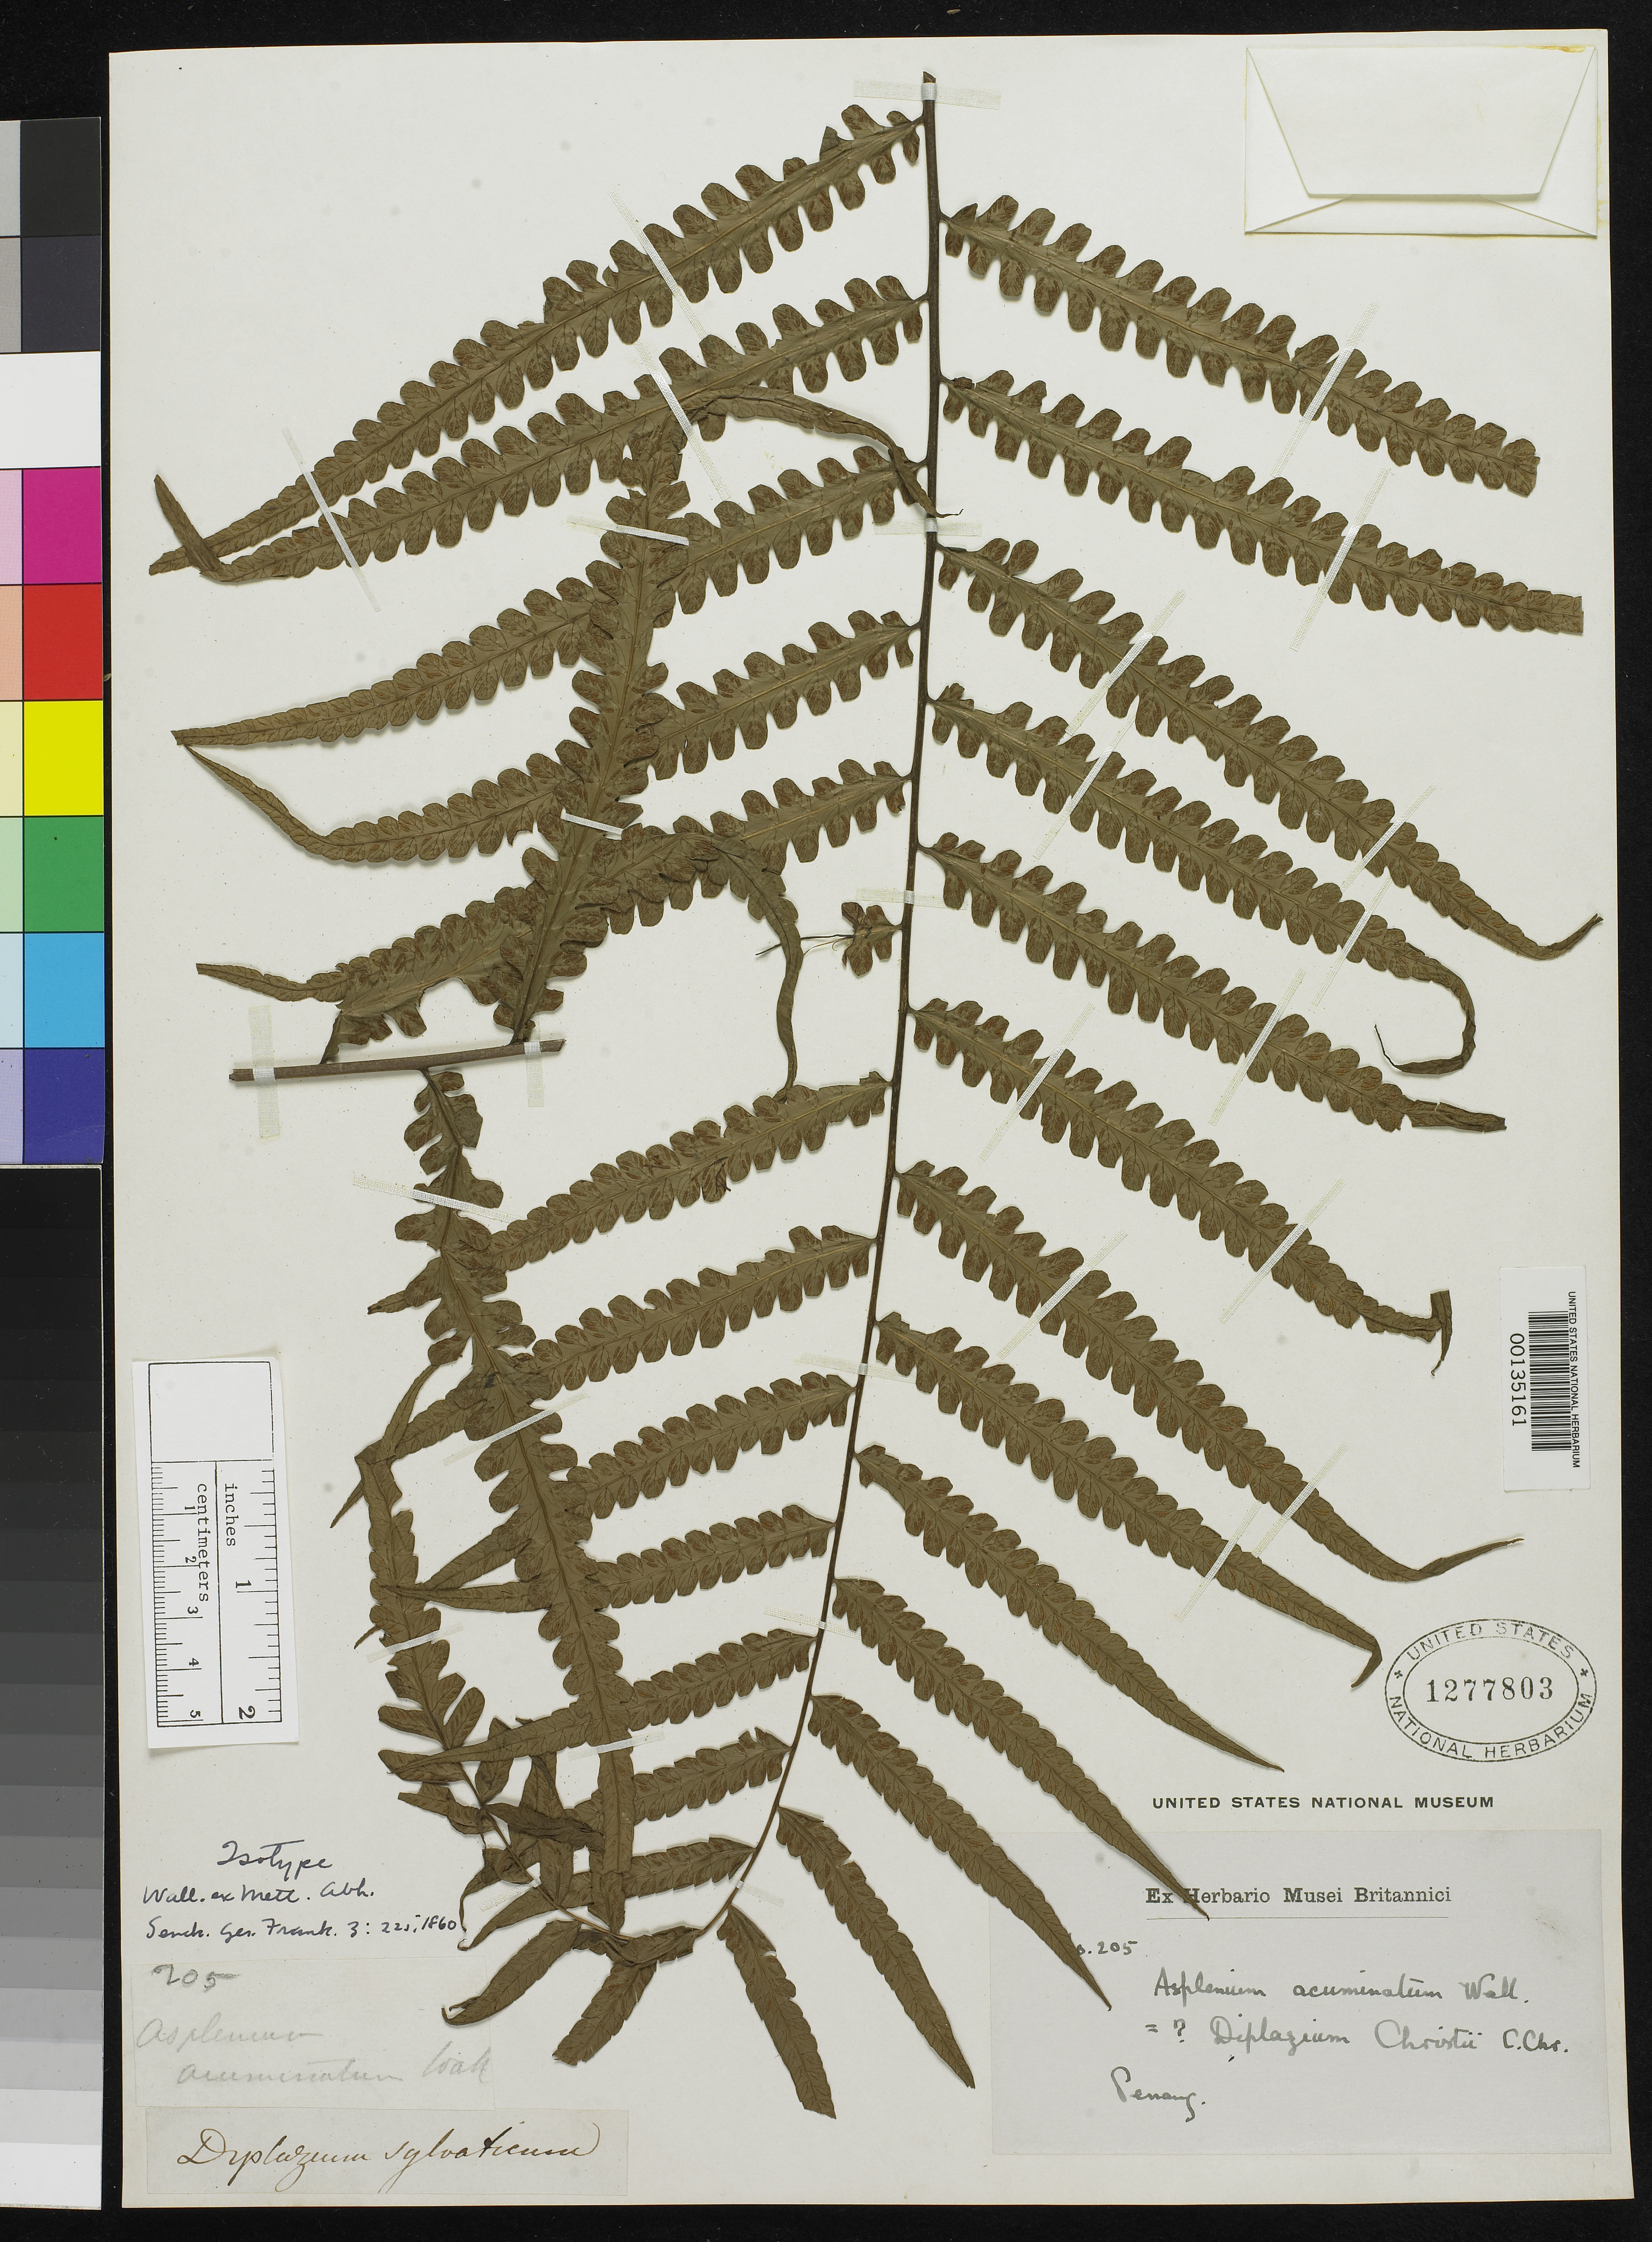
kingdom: Plantae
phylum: Tracheophyta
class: Polypodiopsida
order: Polypodiales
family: Aspleniaceae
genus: Asplenium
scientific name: Asplenium acuminatum Wall. ex Mett. nom. illeg.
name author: Wall. ex Mett.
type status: Type Collection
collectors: N. Wallich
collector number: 205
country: Malaysia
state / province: Pulau Pinang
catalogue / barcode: US 1277803